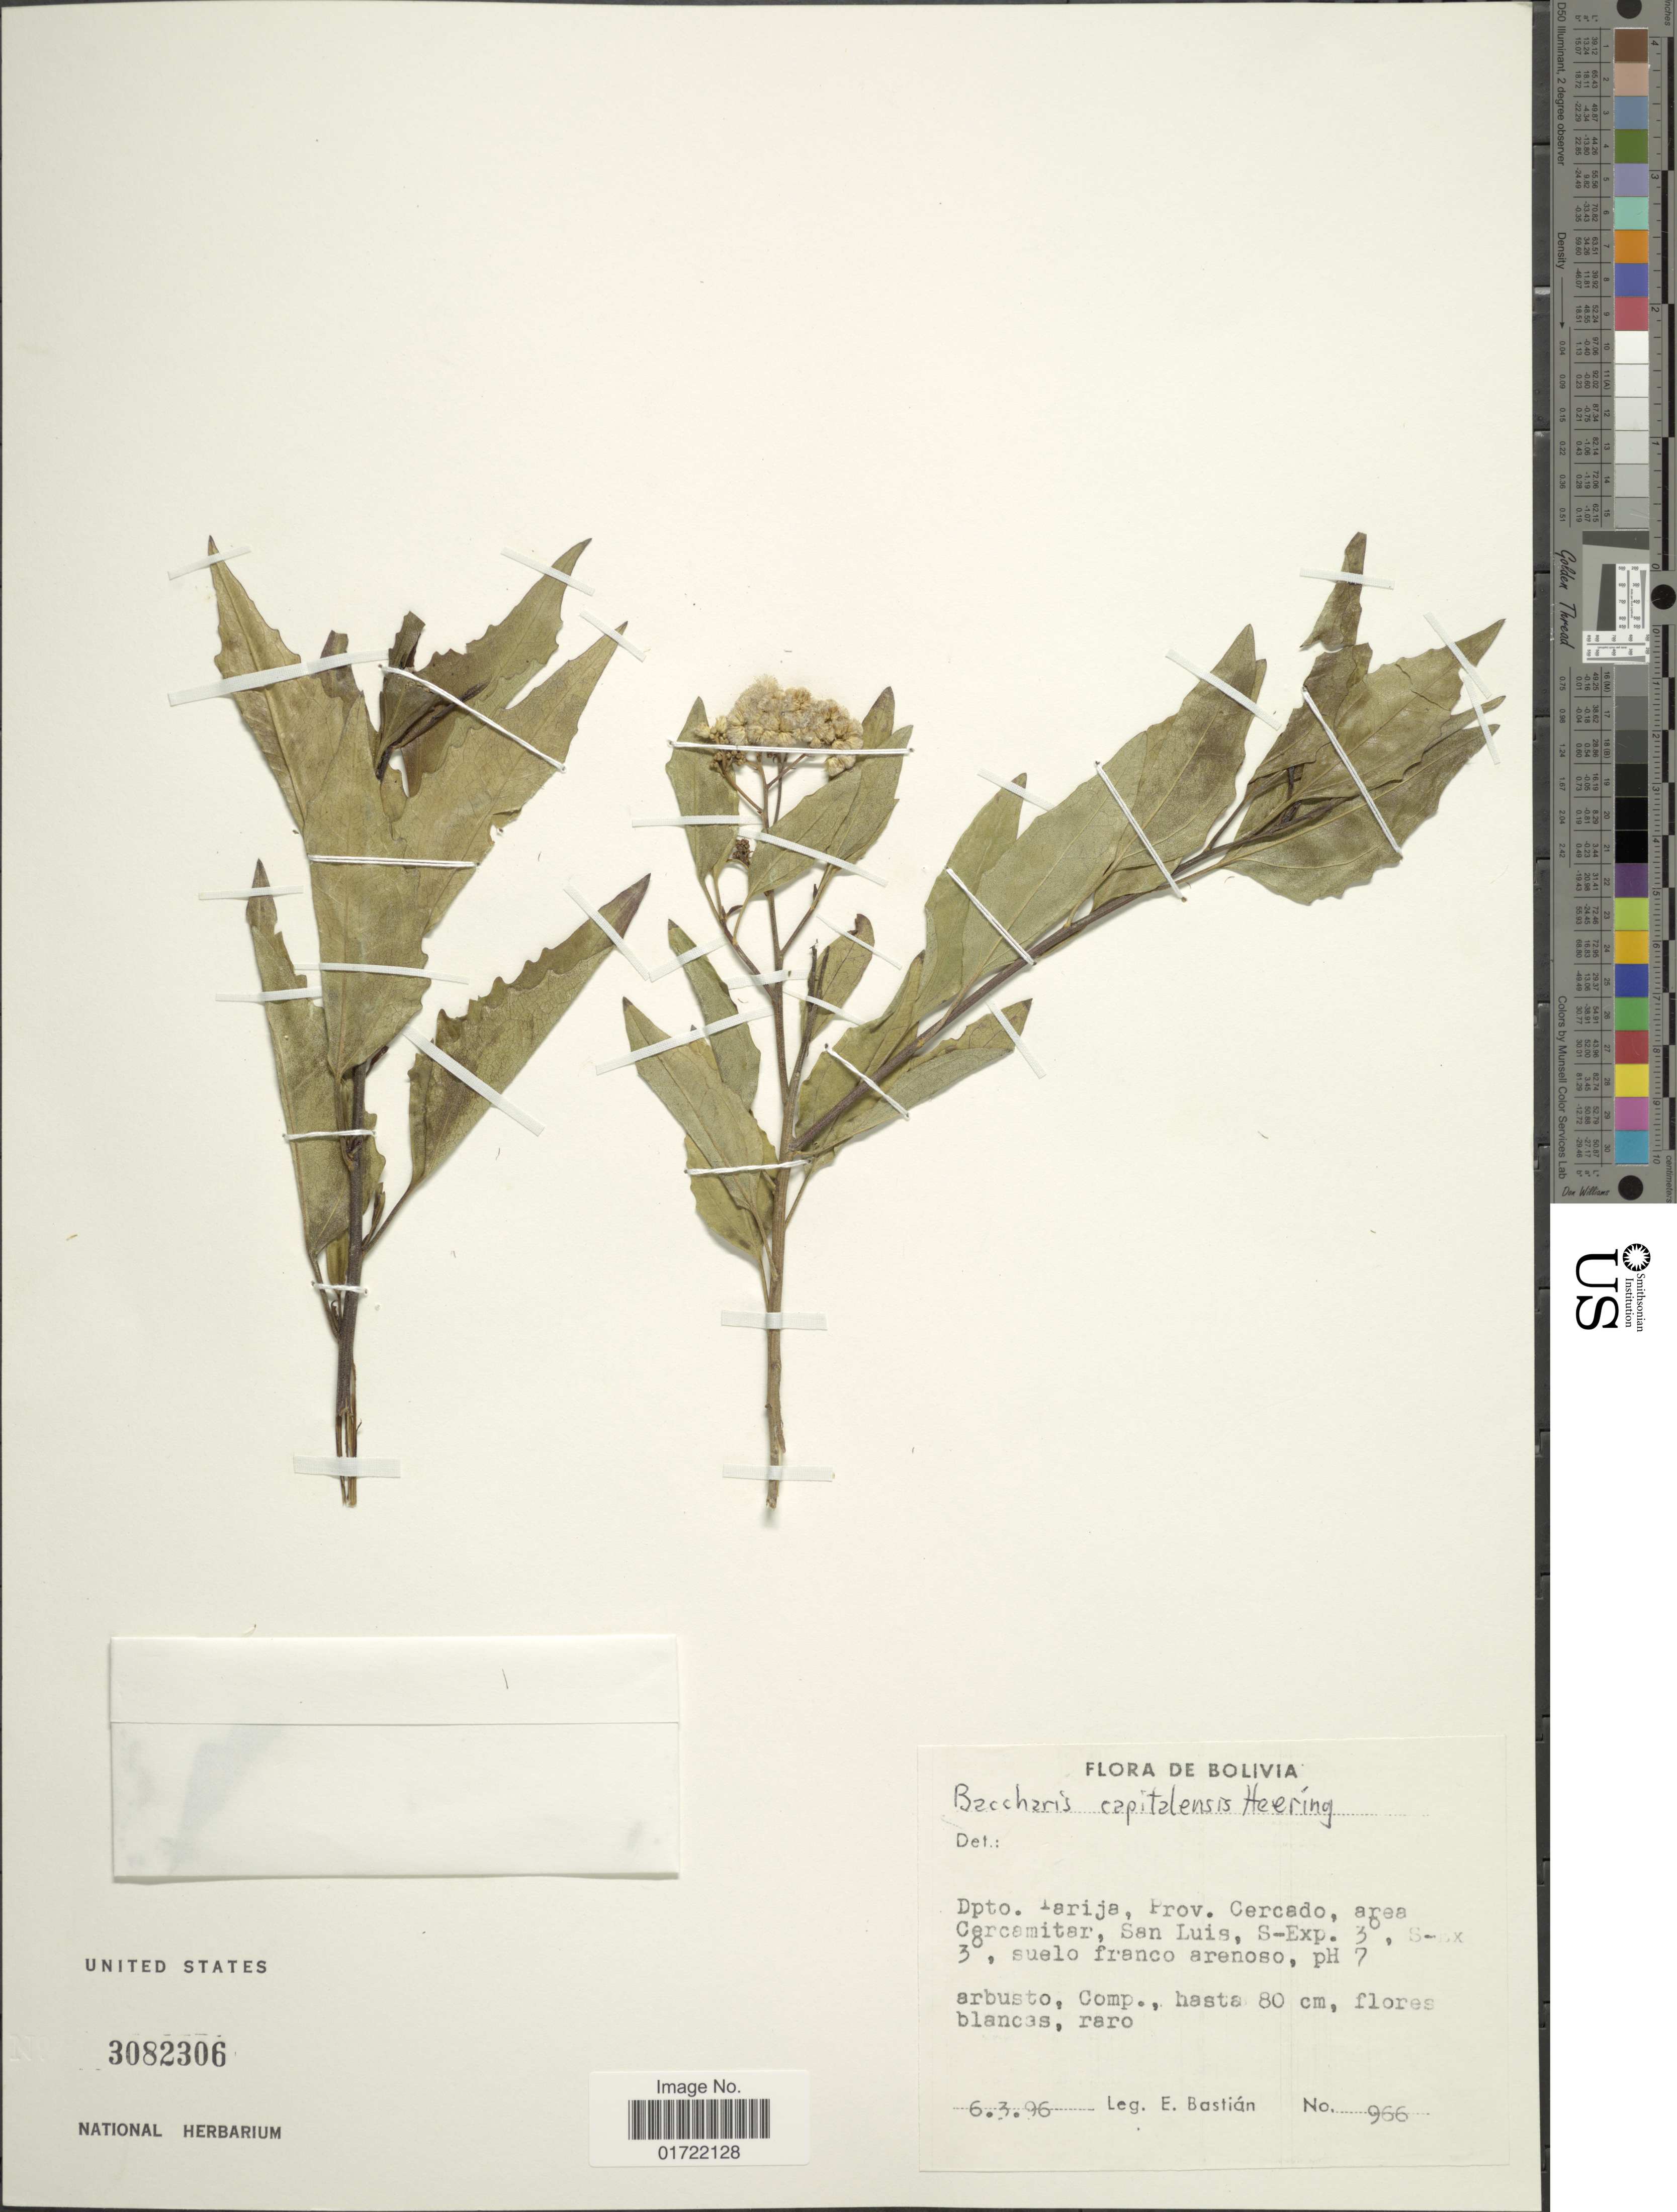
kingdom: Plantae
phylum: Tracheophyta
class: Magnoliopsida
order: Asterales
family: Asteraceae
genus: Baccharis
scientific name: Baccharis capitalensis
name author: Heering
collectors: E. Bastian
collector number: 966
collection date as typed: Transcribed d/m/y: 6/3/96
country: Bolivia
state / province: Tarija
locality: Depto. Tarija, Prov. Cercado,area Cercamitar, San Luis, S-Exp.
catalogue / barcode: US 3082306